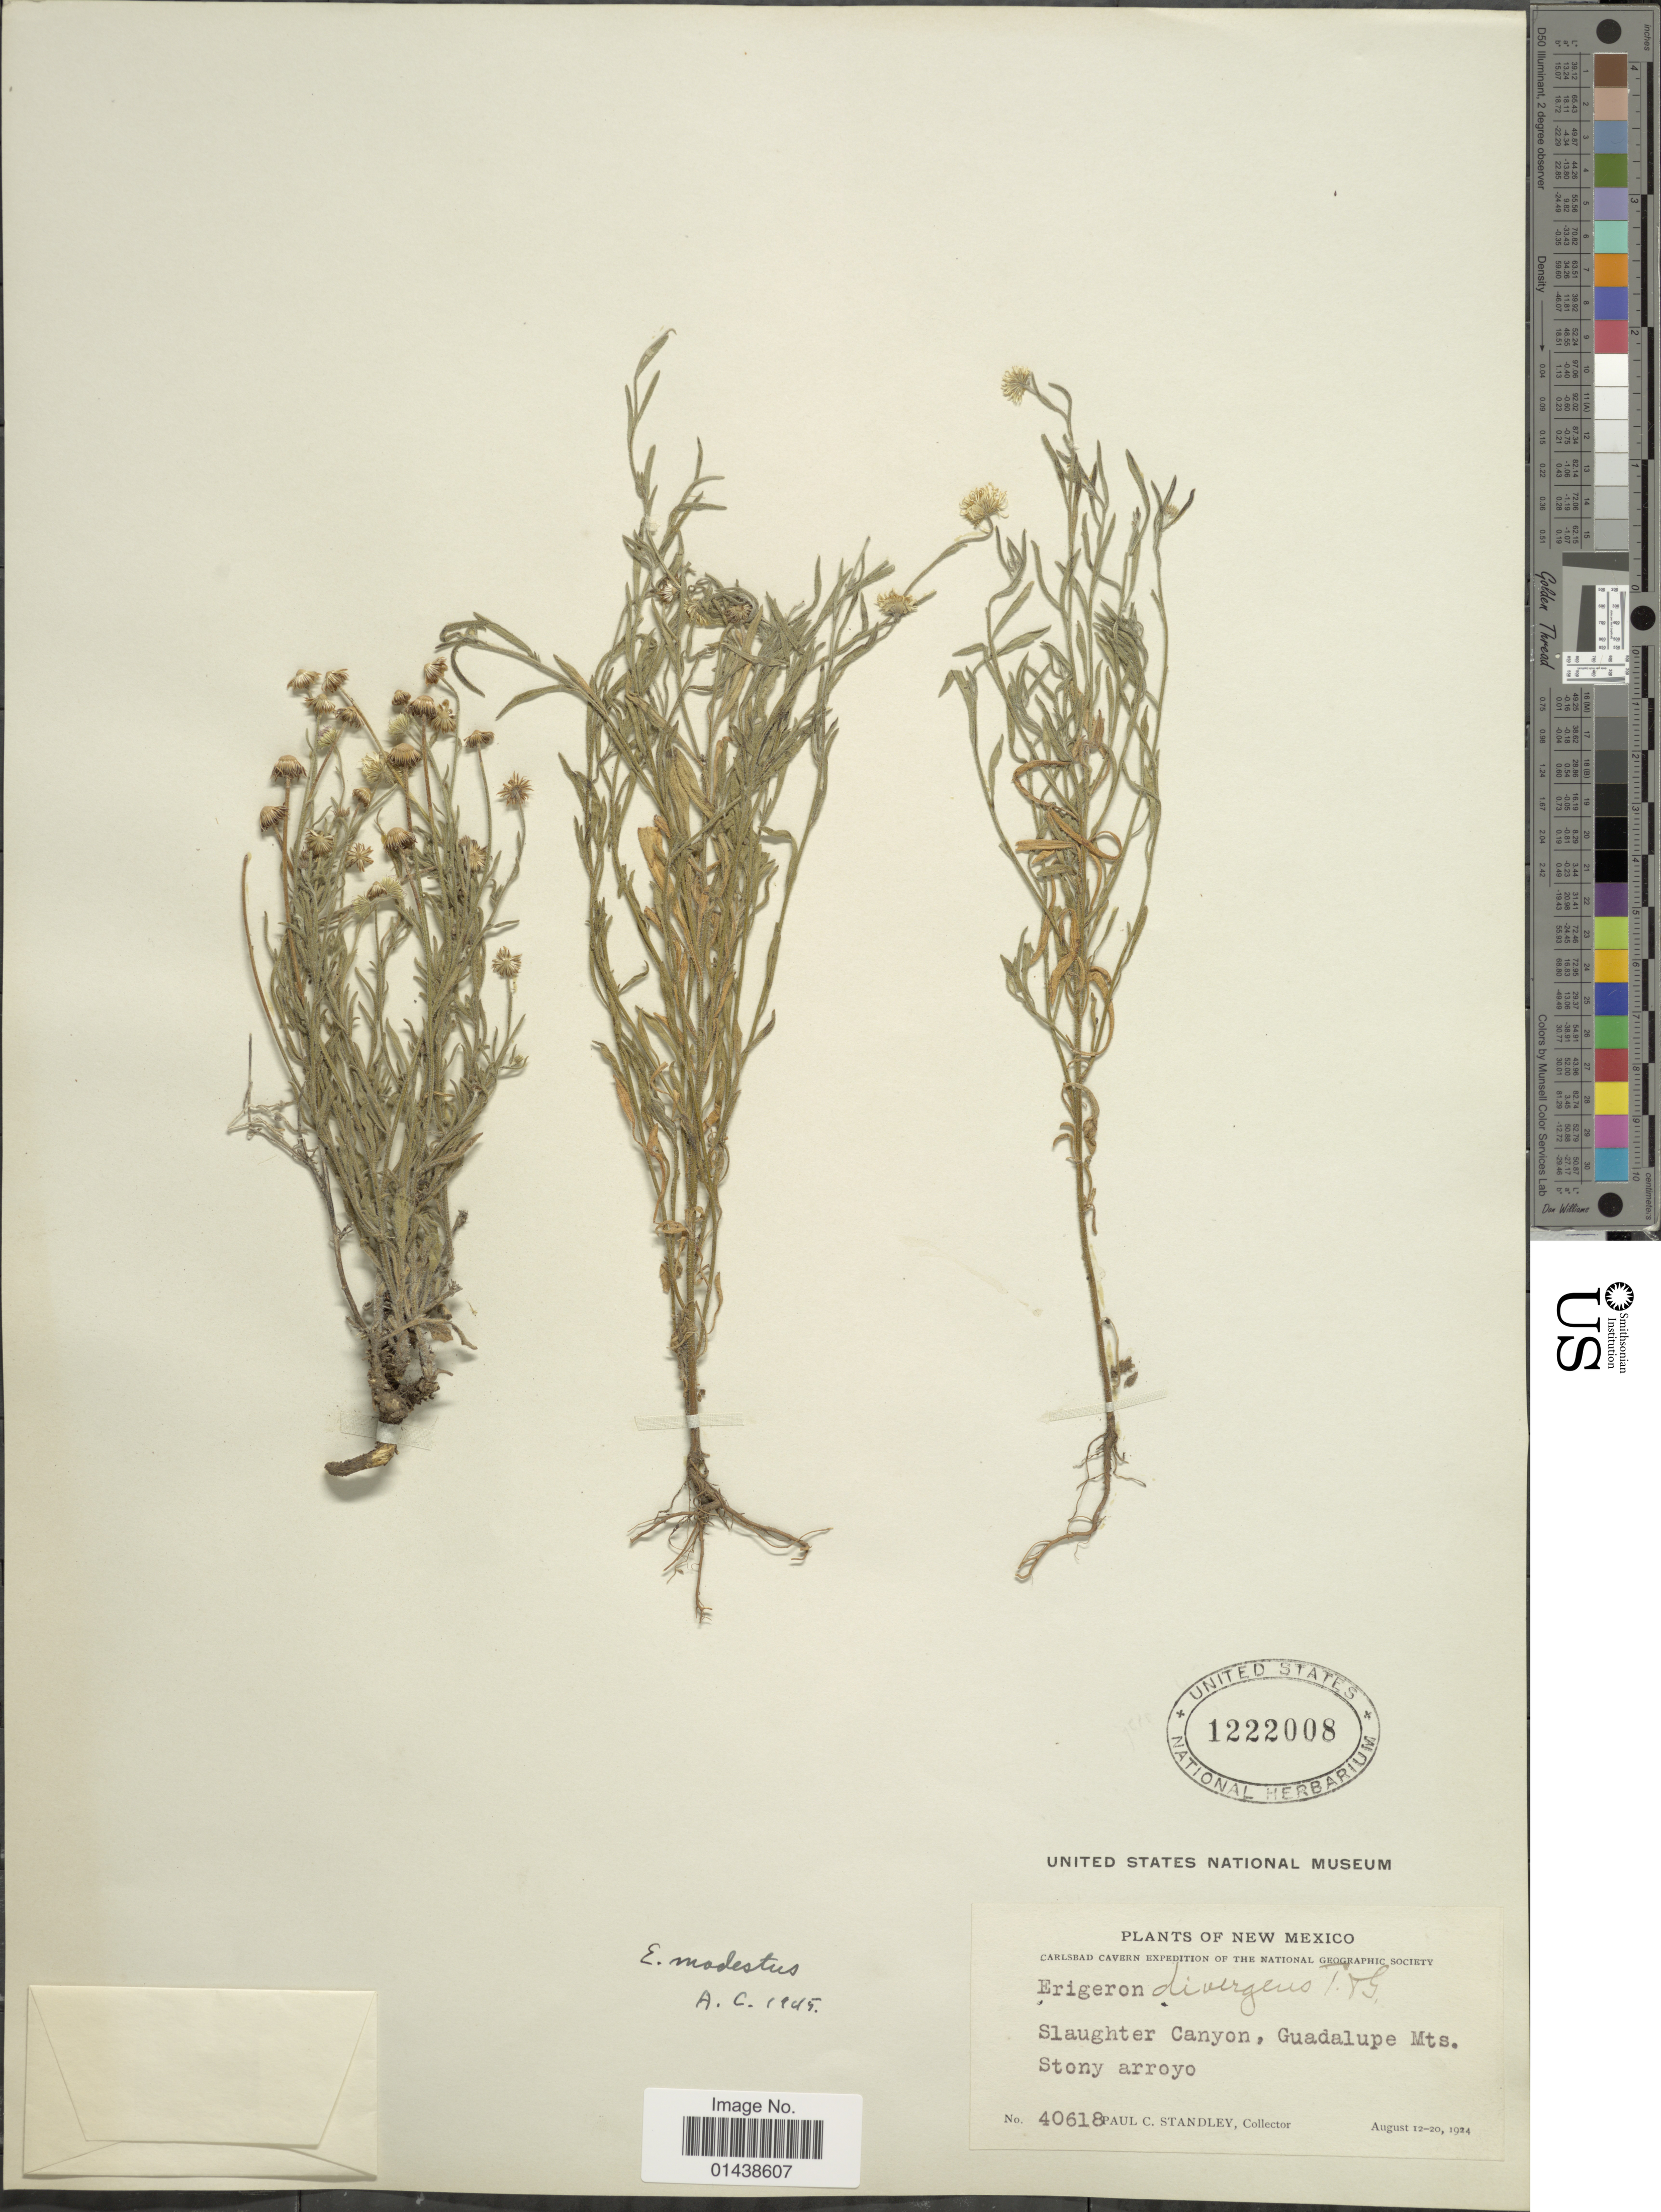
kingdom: Plantae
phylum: Tracheophyta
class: Magnoliopsida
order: Asterales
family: Asteraceae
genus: Erigeron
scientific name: Erigeron modestus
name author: A. Gray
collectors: P. C. Standley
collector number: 40168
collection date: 1924-08-12/1924-08-20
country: United States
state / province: New Mexico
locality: Slaughter Canyon, Guadalupe Mts. Stony arroyo. Carlsbad Cavern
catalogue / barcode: US 1222008